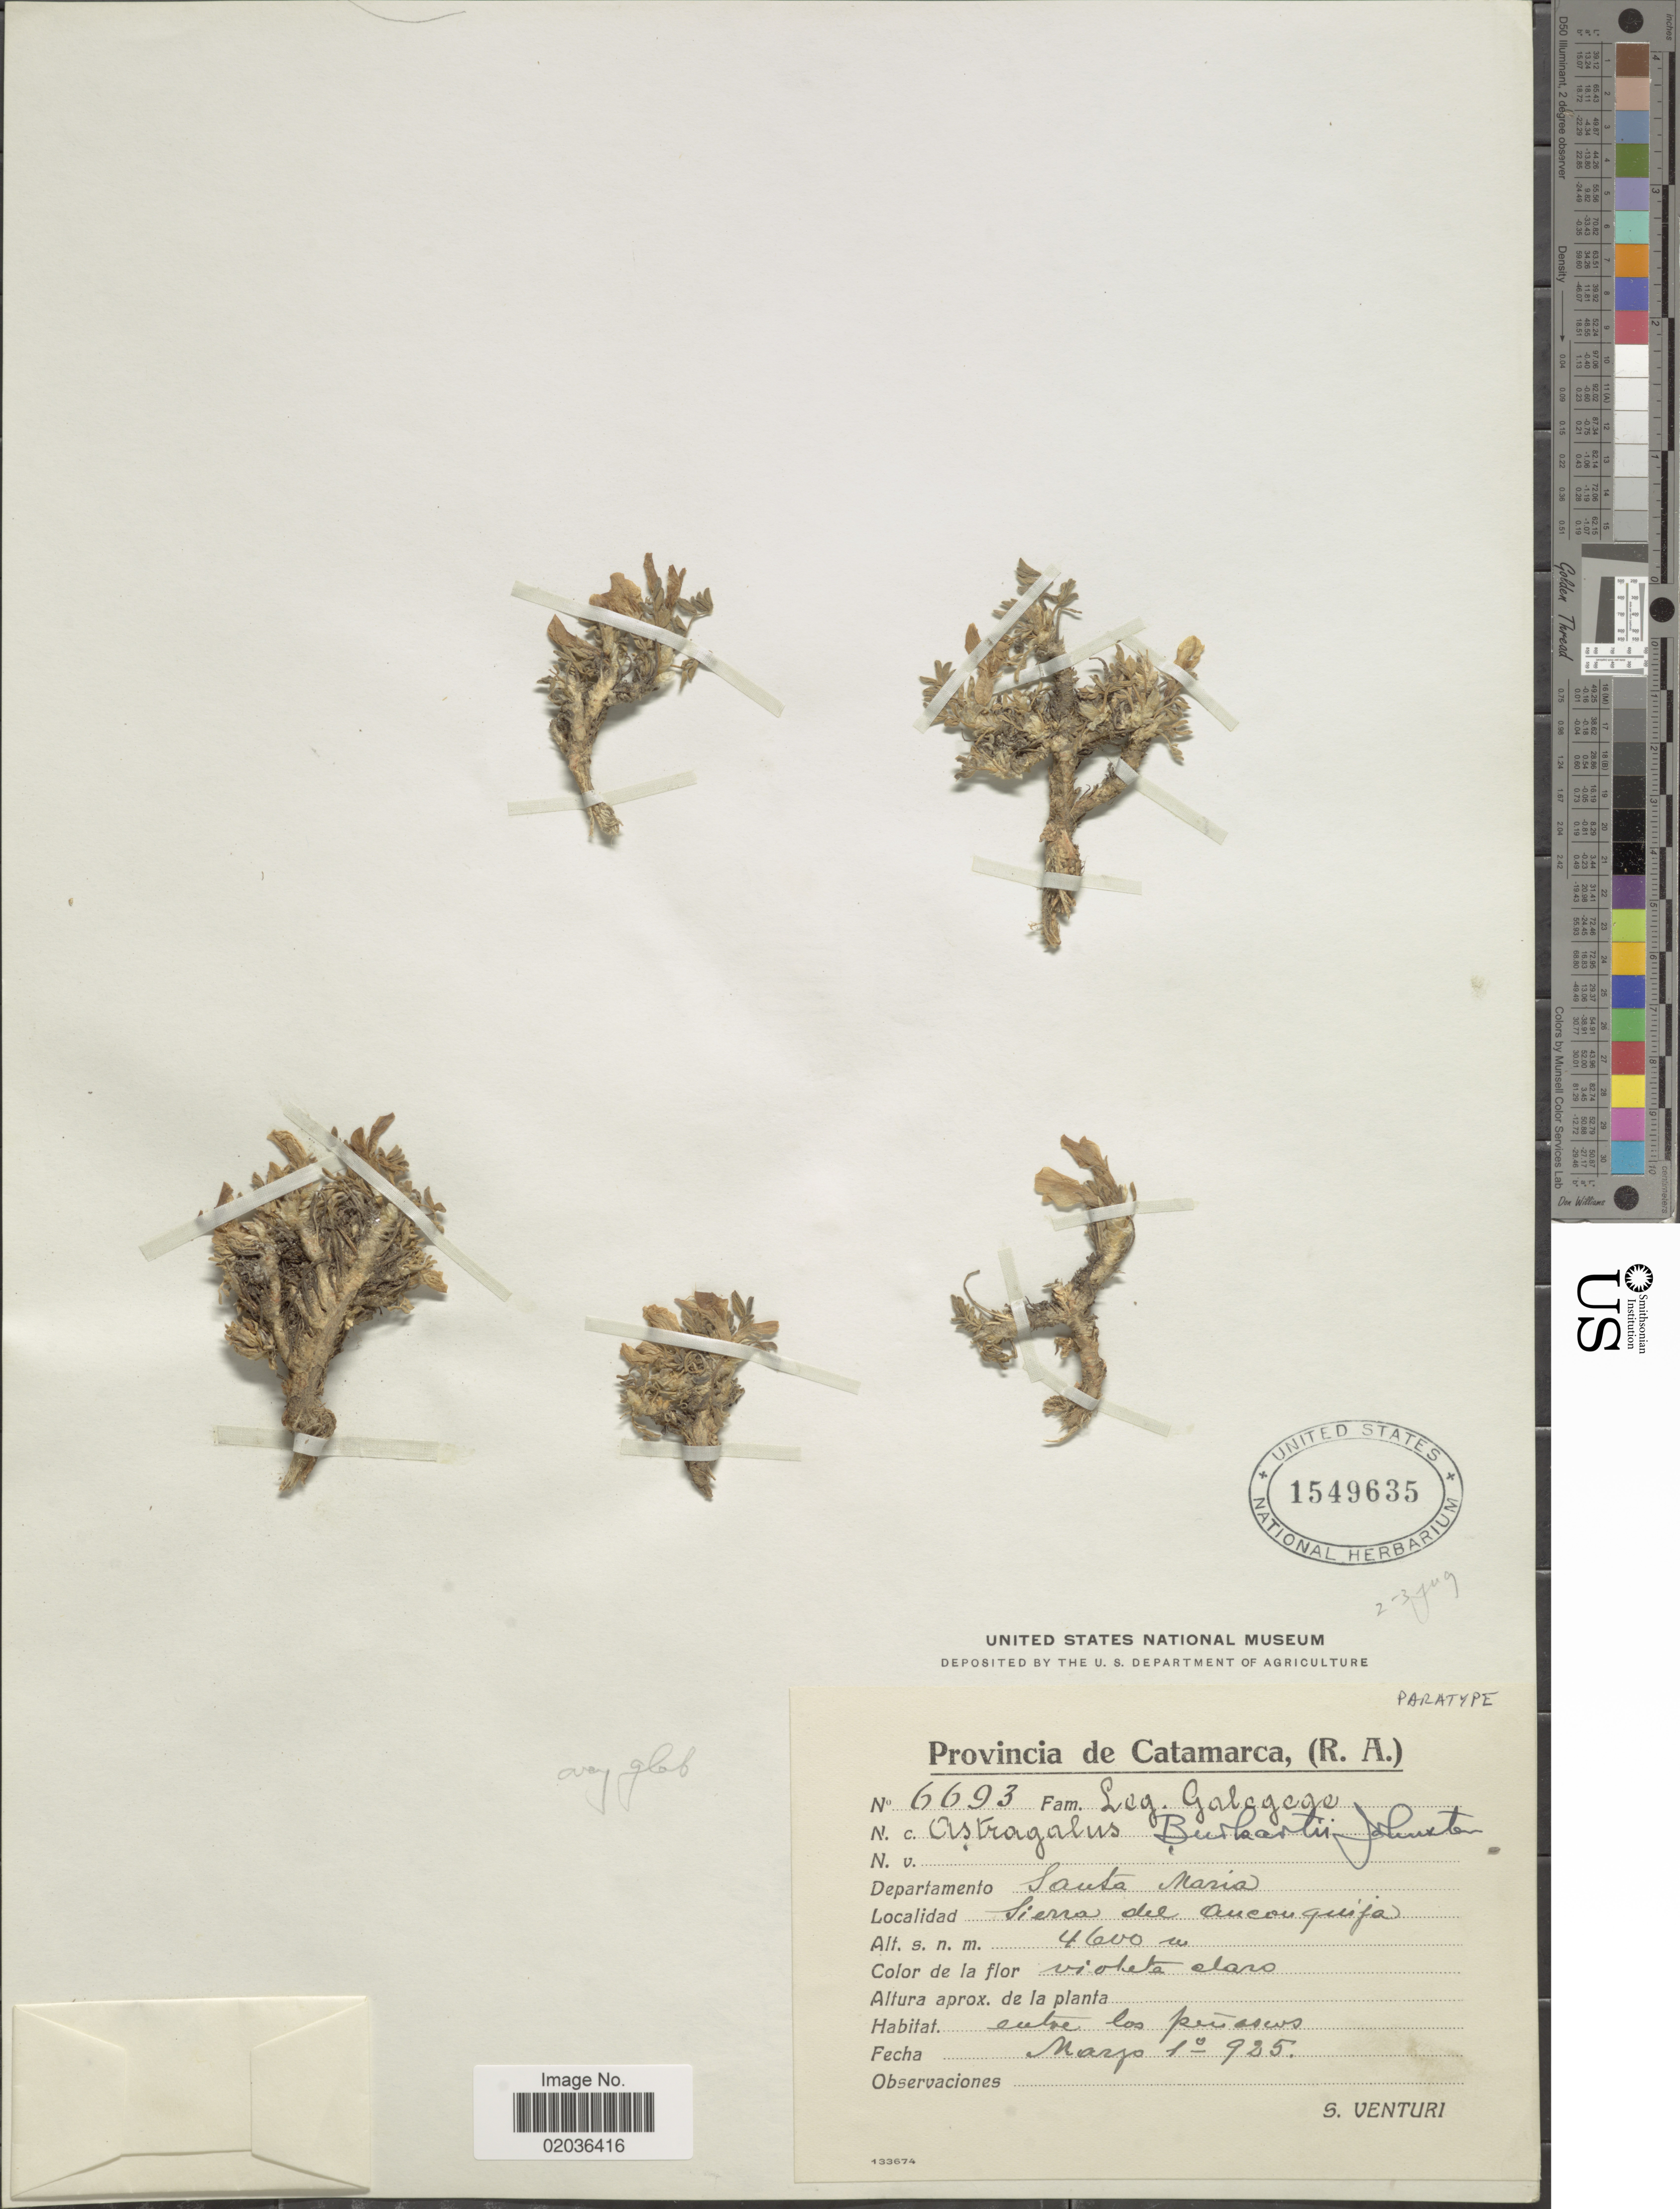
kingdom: Plantae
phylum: Tracheophyta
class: Magnoliopsida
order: Fabales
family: Fabaceae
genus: Astragalus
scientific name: Astragalus burkartii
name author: I.M. Johnst.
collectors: S. Venturi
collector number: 6693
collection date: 1925-03-01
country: Argentina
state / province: Catamarca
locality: Provencia de Catamarca, (R. A.) Departamento Santa Maria, Sierra del Anconquija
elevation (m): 4600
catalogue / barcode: US 1549635